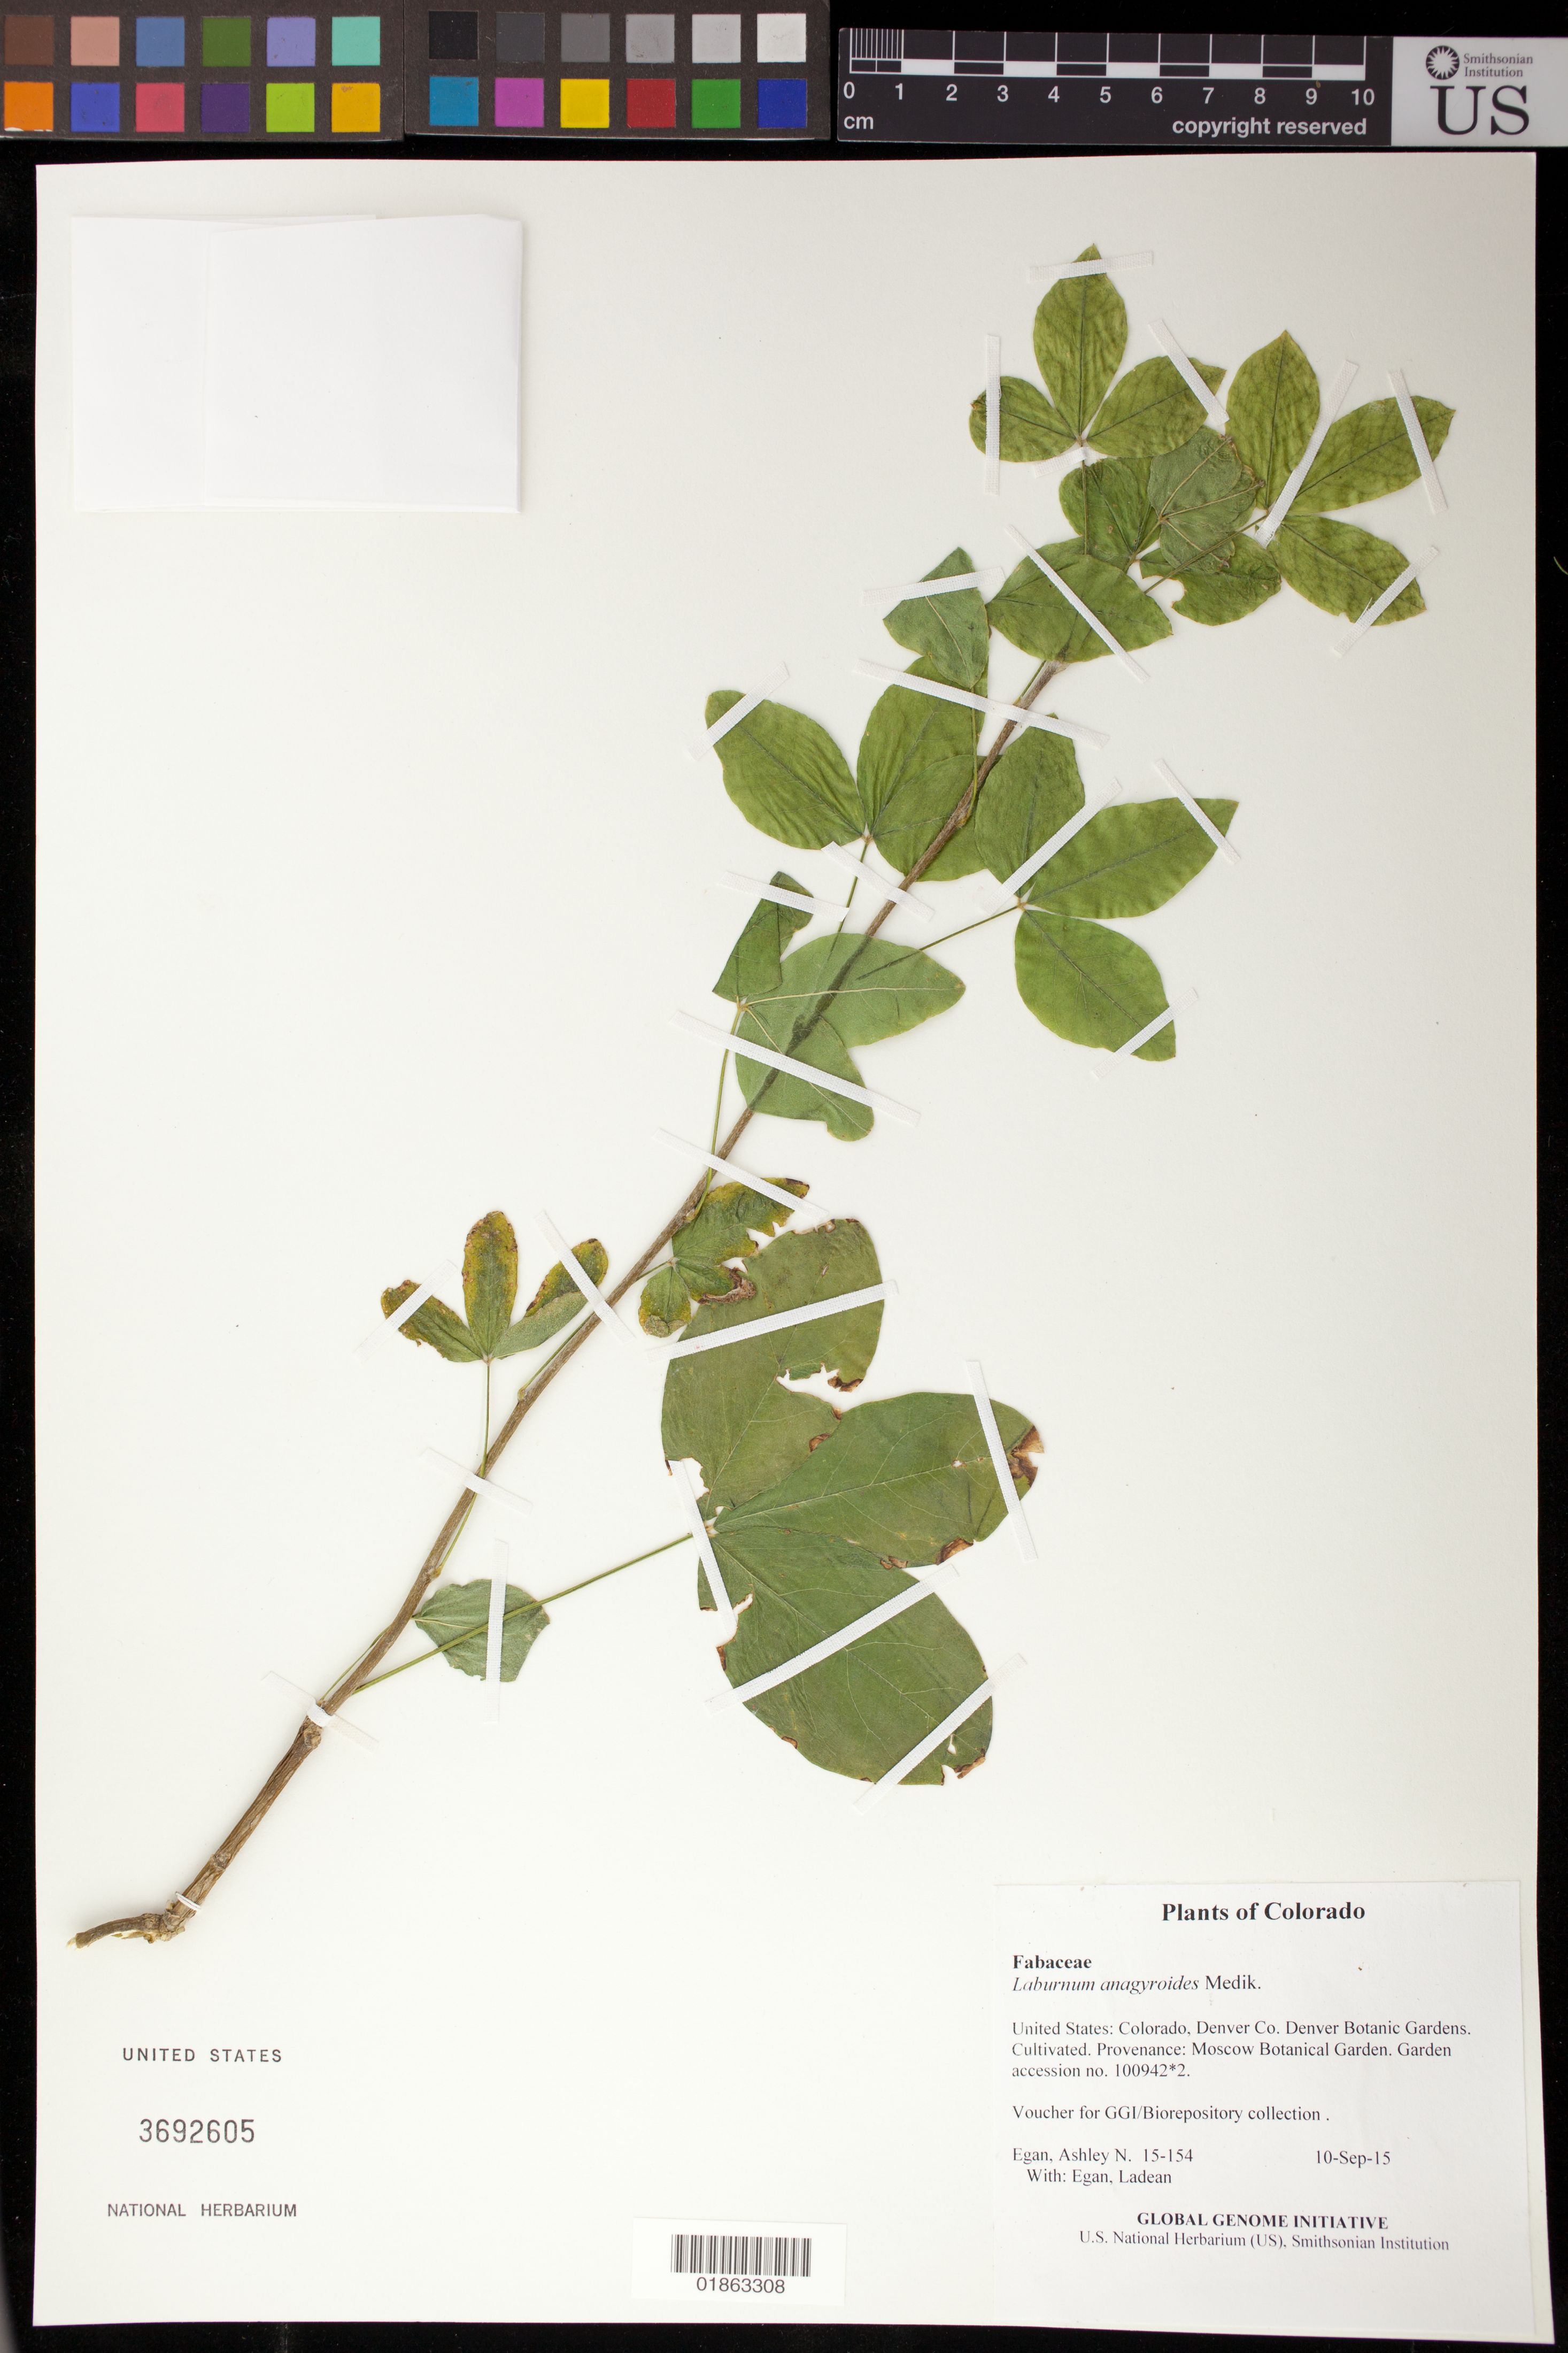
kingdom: Plantae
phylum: Tracheophyta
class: Magnoliopsida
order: Fabales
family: Fabaceae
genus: Laburnum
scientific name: Laburnum anagyroides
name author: Medik.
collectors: A. N. Egan & L. Egan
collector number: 15-154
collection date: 2015-09-10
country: United States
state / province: Colorado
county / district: Denver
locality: Denver Botanic Gardens. Cultivated. Provenance: Moscow Botanical Garden. Garden accession no. 100942.2.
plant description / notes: No GGI because no flowers or pods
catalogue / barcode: US 3692605